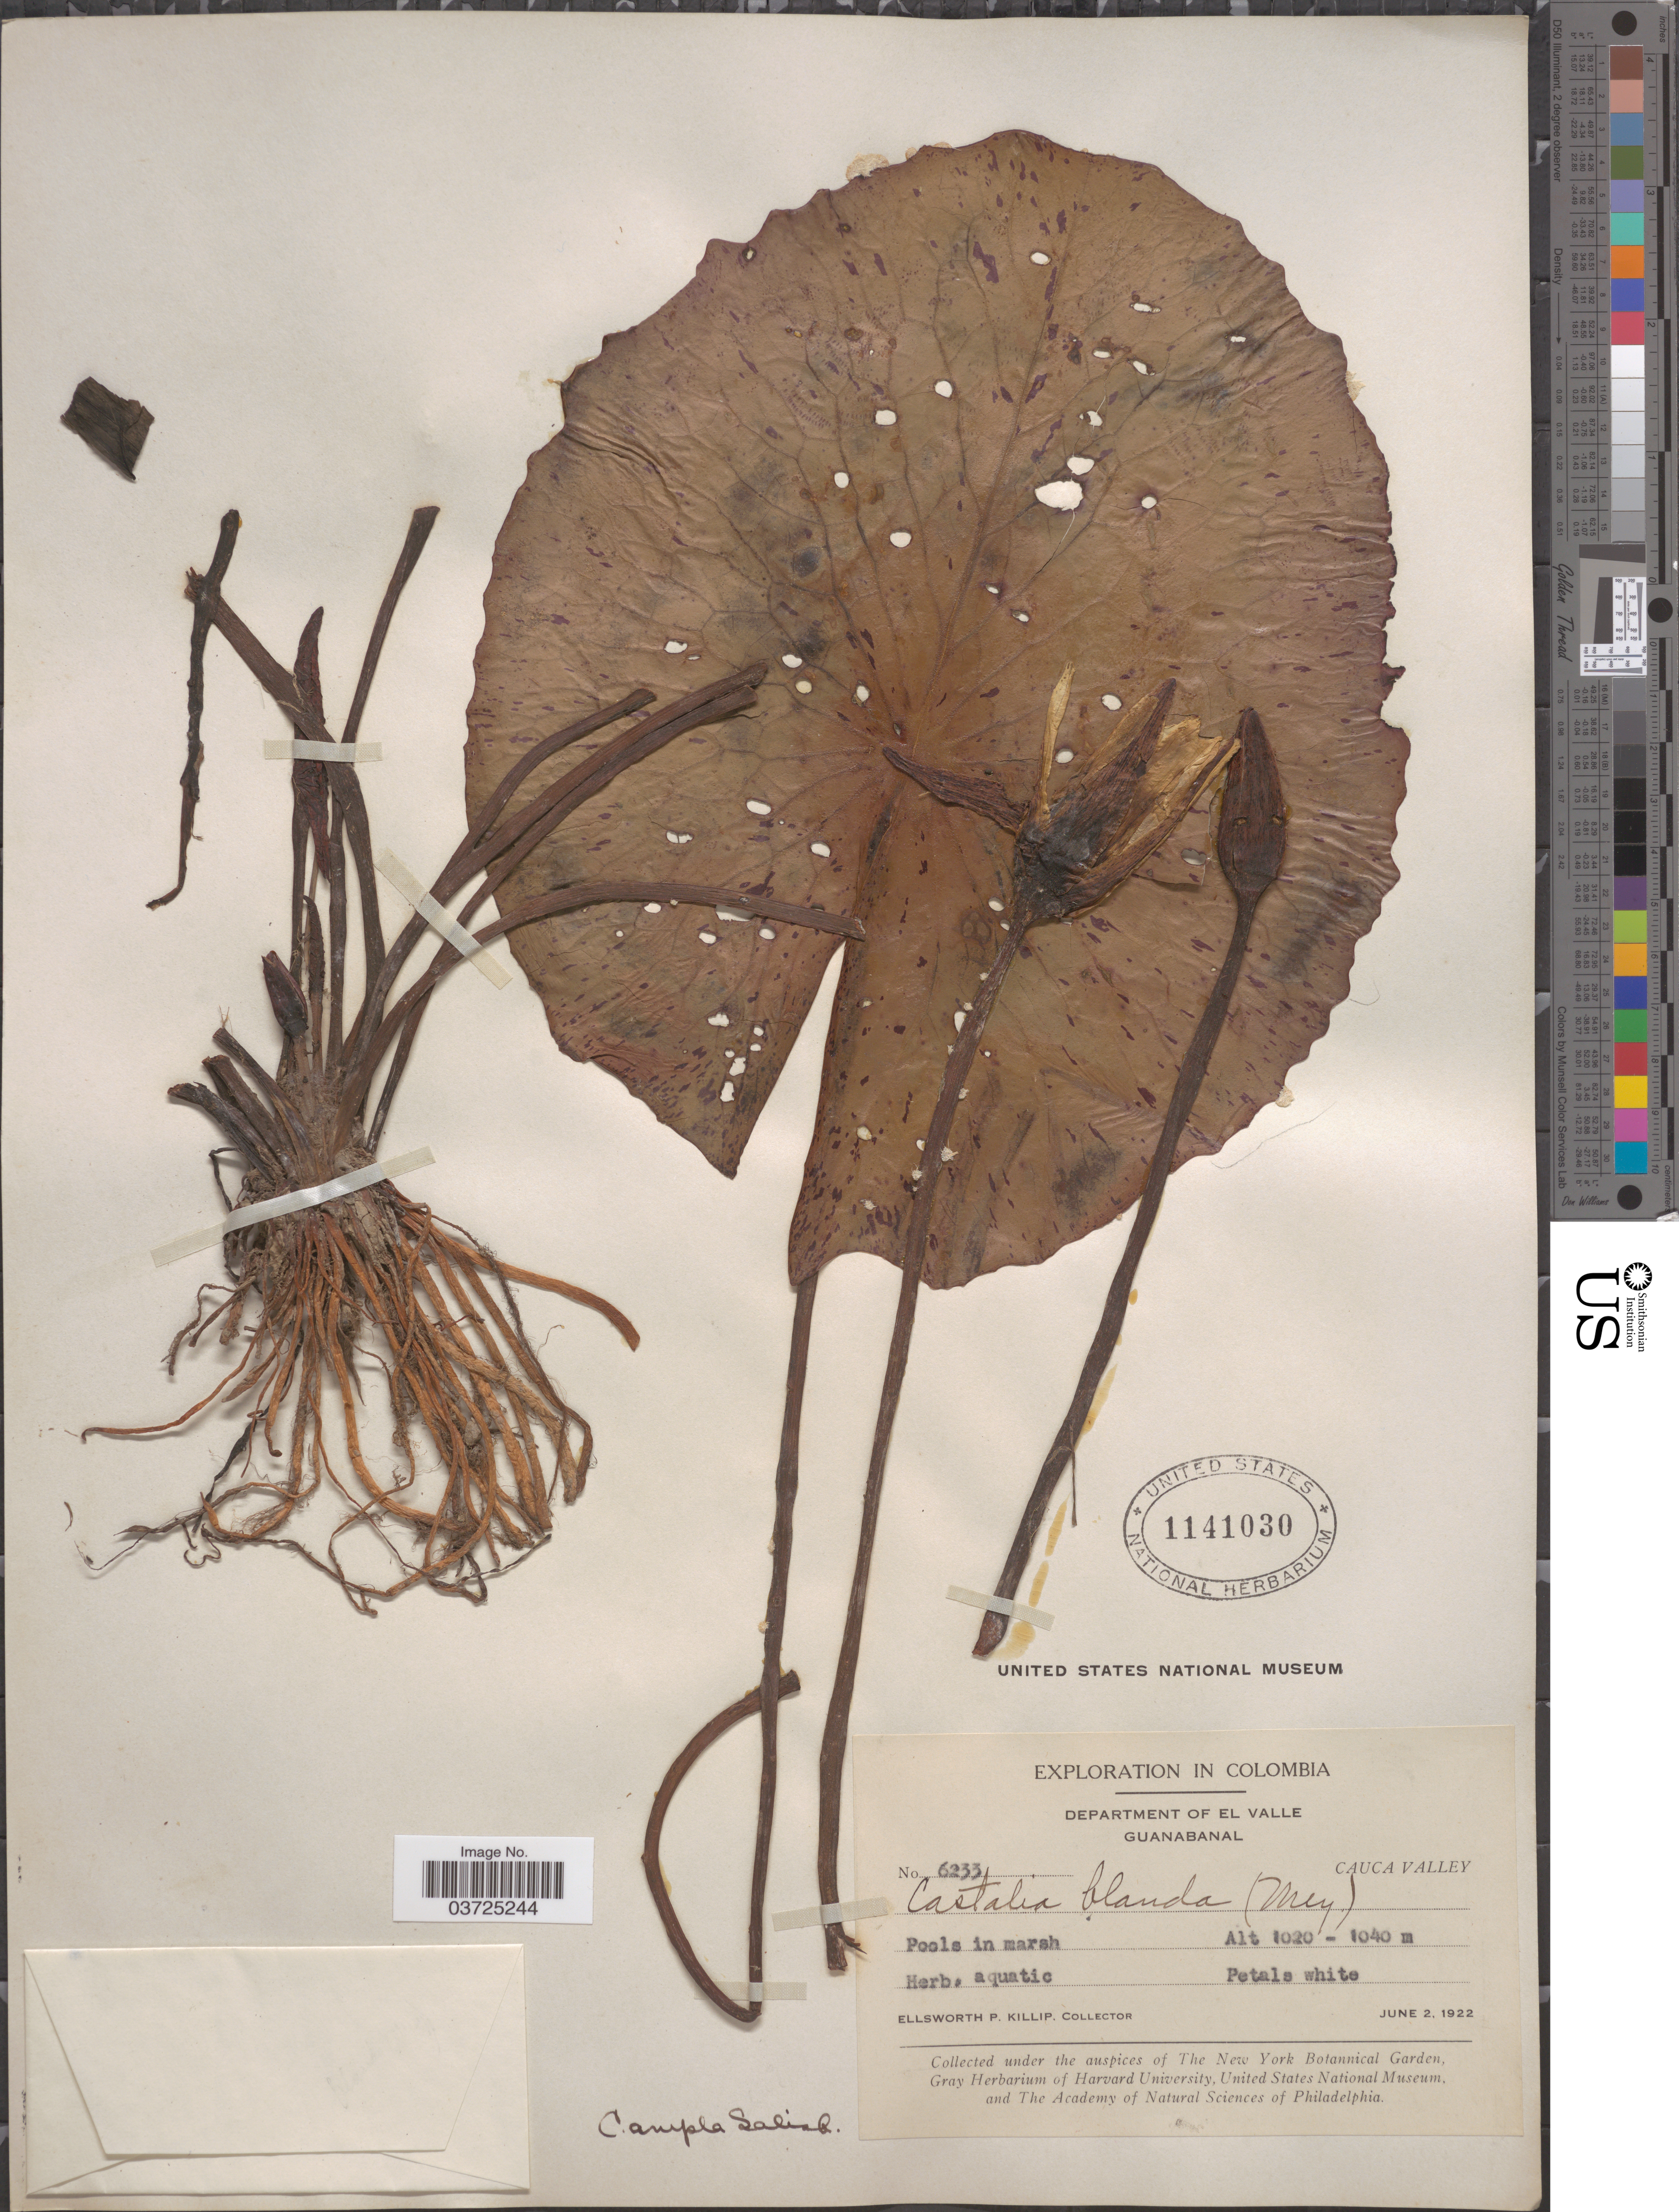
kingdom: Plantae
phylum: Tracheophyta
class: Magnoliopsida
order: Nymphaeales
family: Nymphaeaceae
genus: Nymphaea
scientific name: Nymphaea ampla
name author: (Salisb.) DC.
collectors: E. P. Killip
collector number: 6233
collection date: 1922-06-02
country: Colombia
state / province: Valle del Cauca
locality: Department of El Valle. Guanabanal. Cauca Valley.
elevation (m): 1020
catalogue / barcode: US 1141030